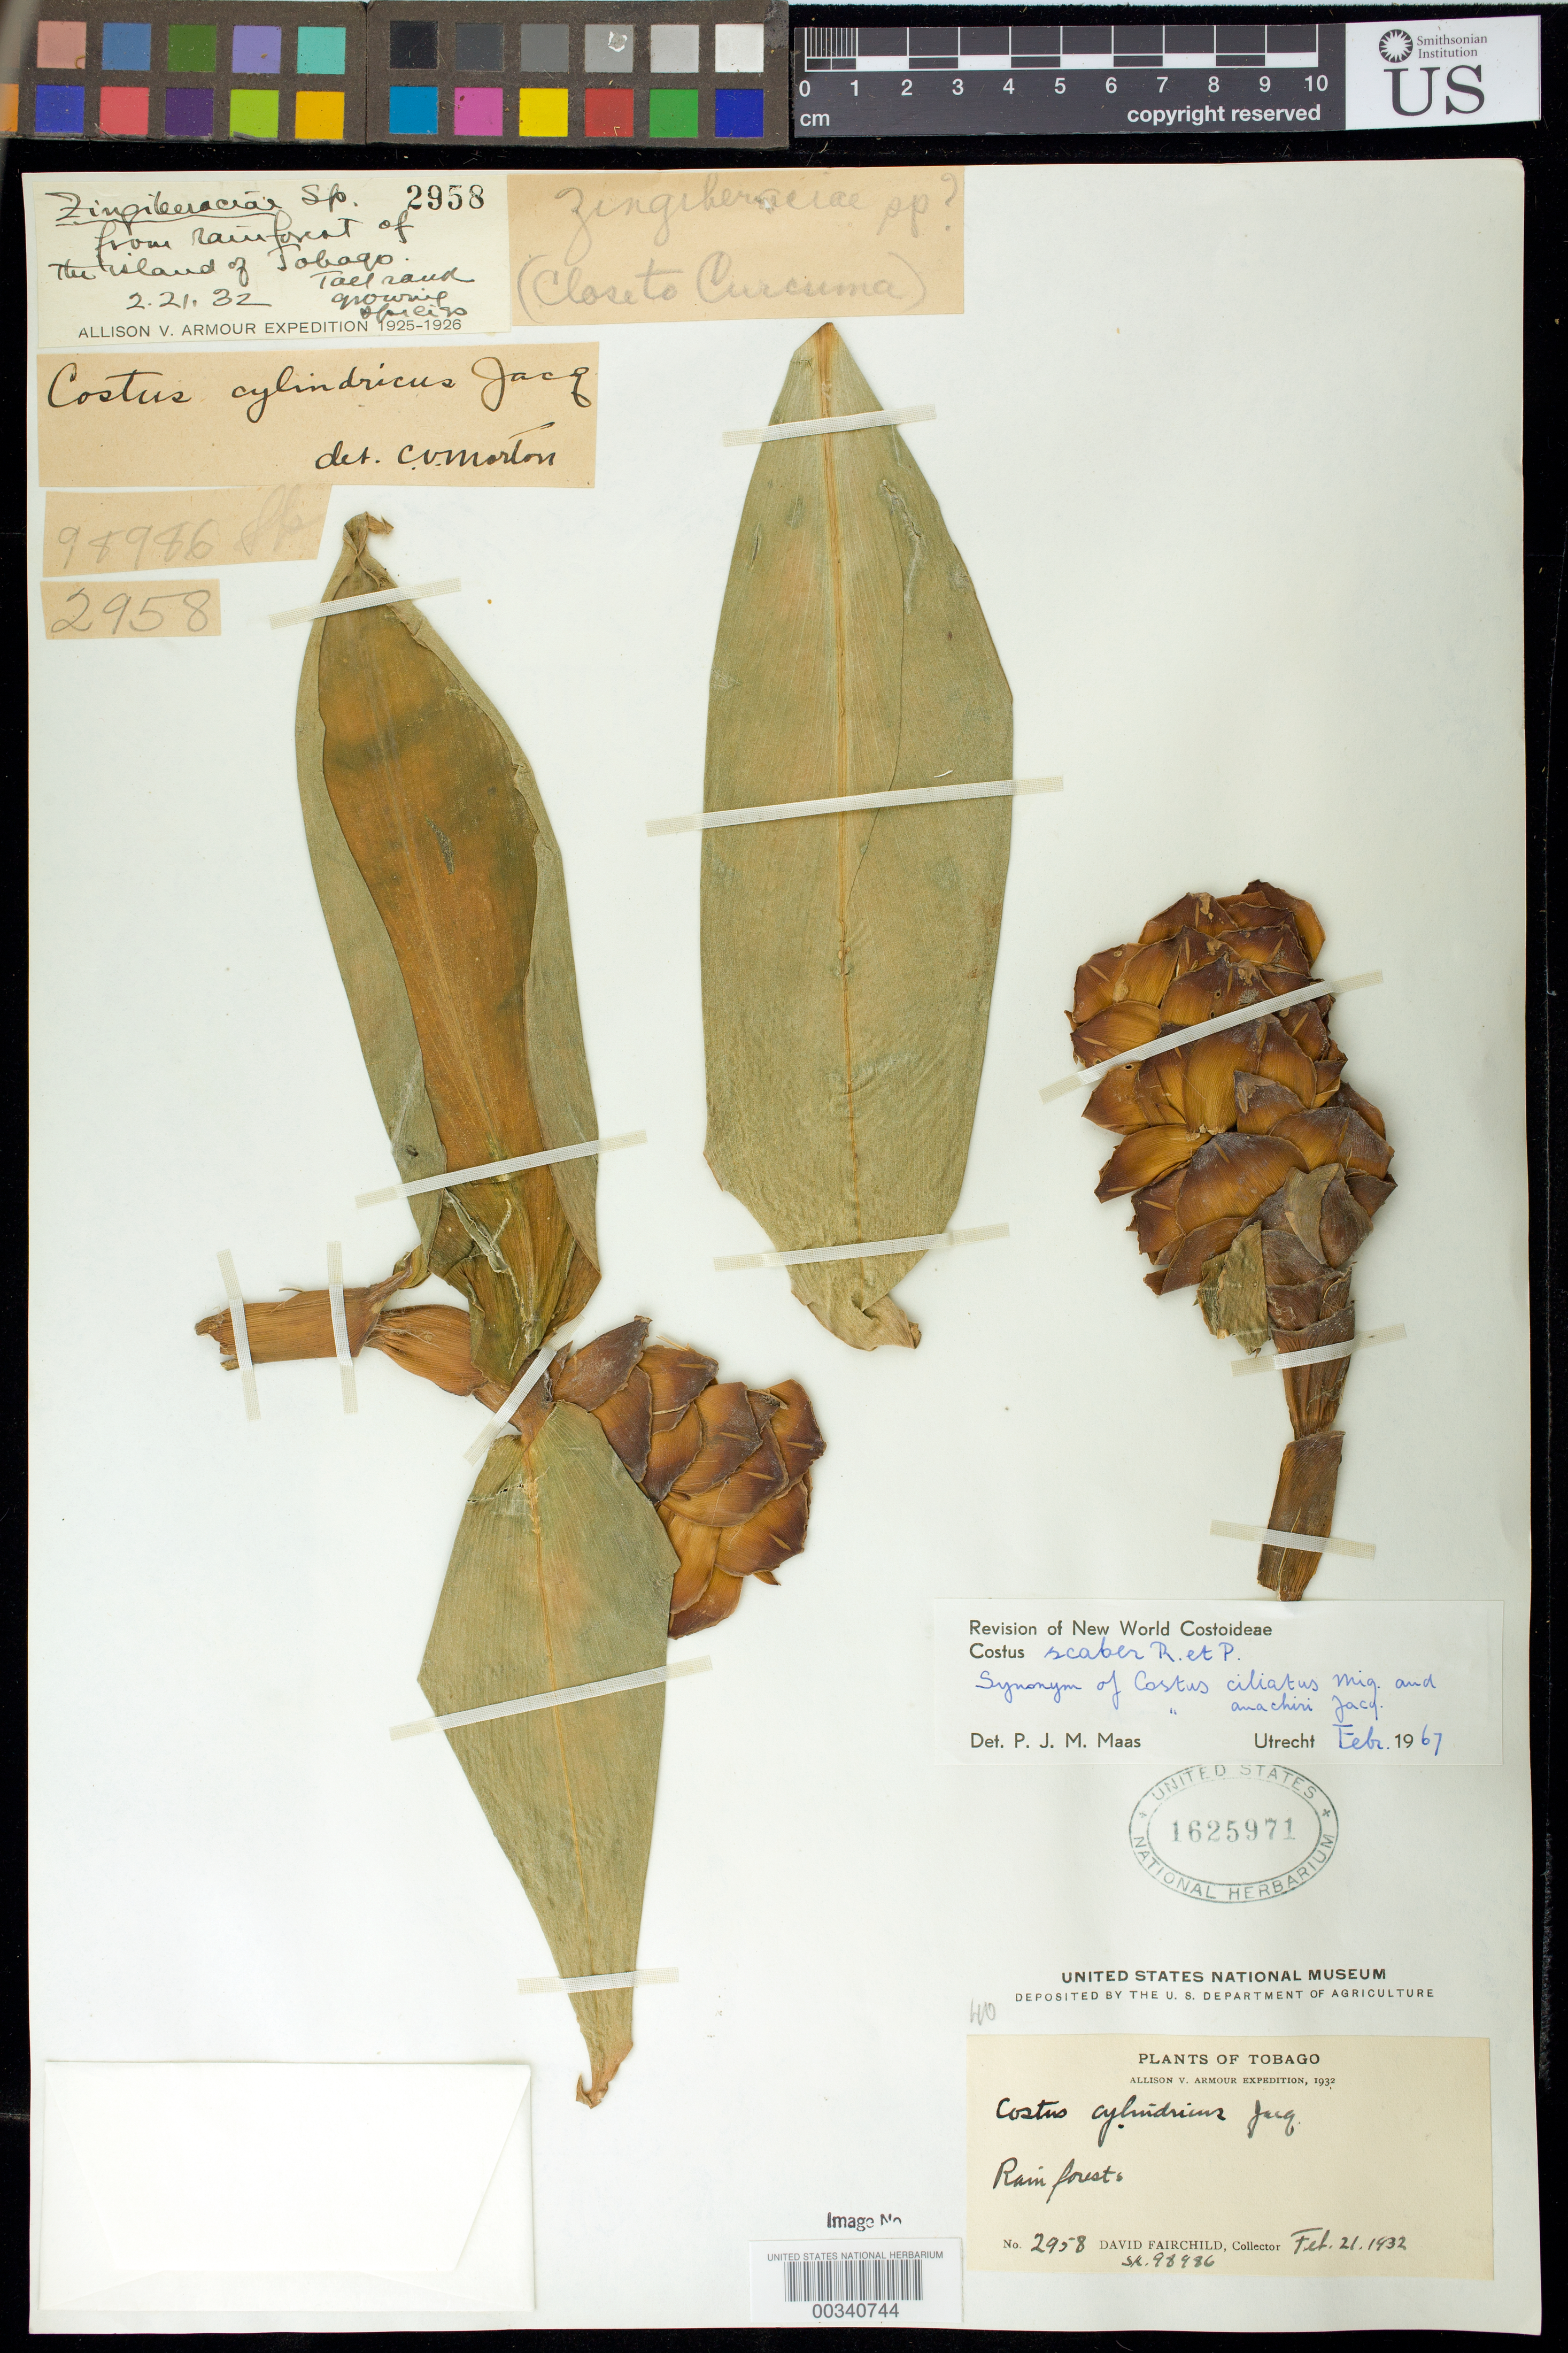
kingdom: Plantae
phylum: Tracheophyta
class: Liliopsida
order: Zingiberales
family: Costaceae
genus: Costus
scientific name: Costus scaber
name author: Ruiz & Pav.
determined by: Maas, Paul J. M.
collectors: D. Fairchild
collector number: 2958 / Sk. 98986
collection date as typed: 21 Feb 1932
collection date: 1932-02-21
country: Trinidad and Tobago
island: Tobago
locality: Rain forest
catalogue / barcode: US 1625971